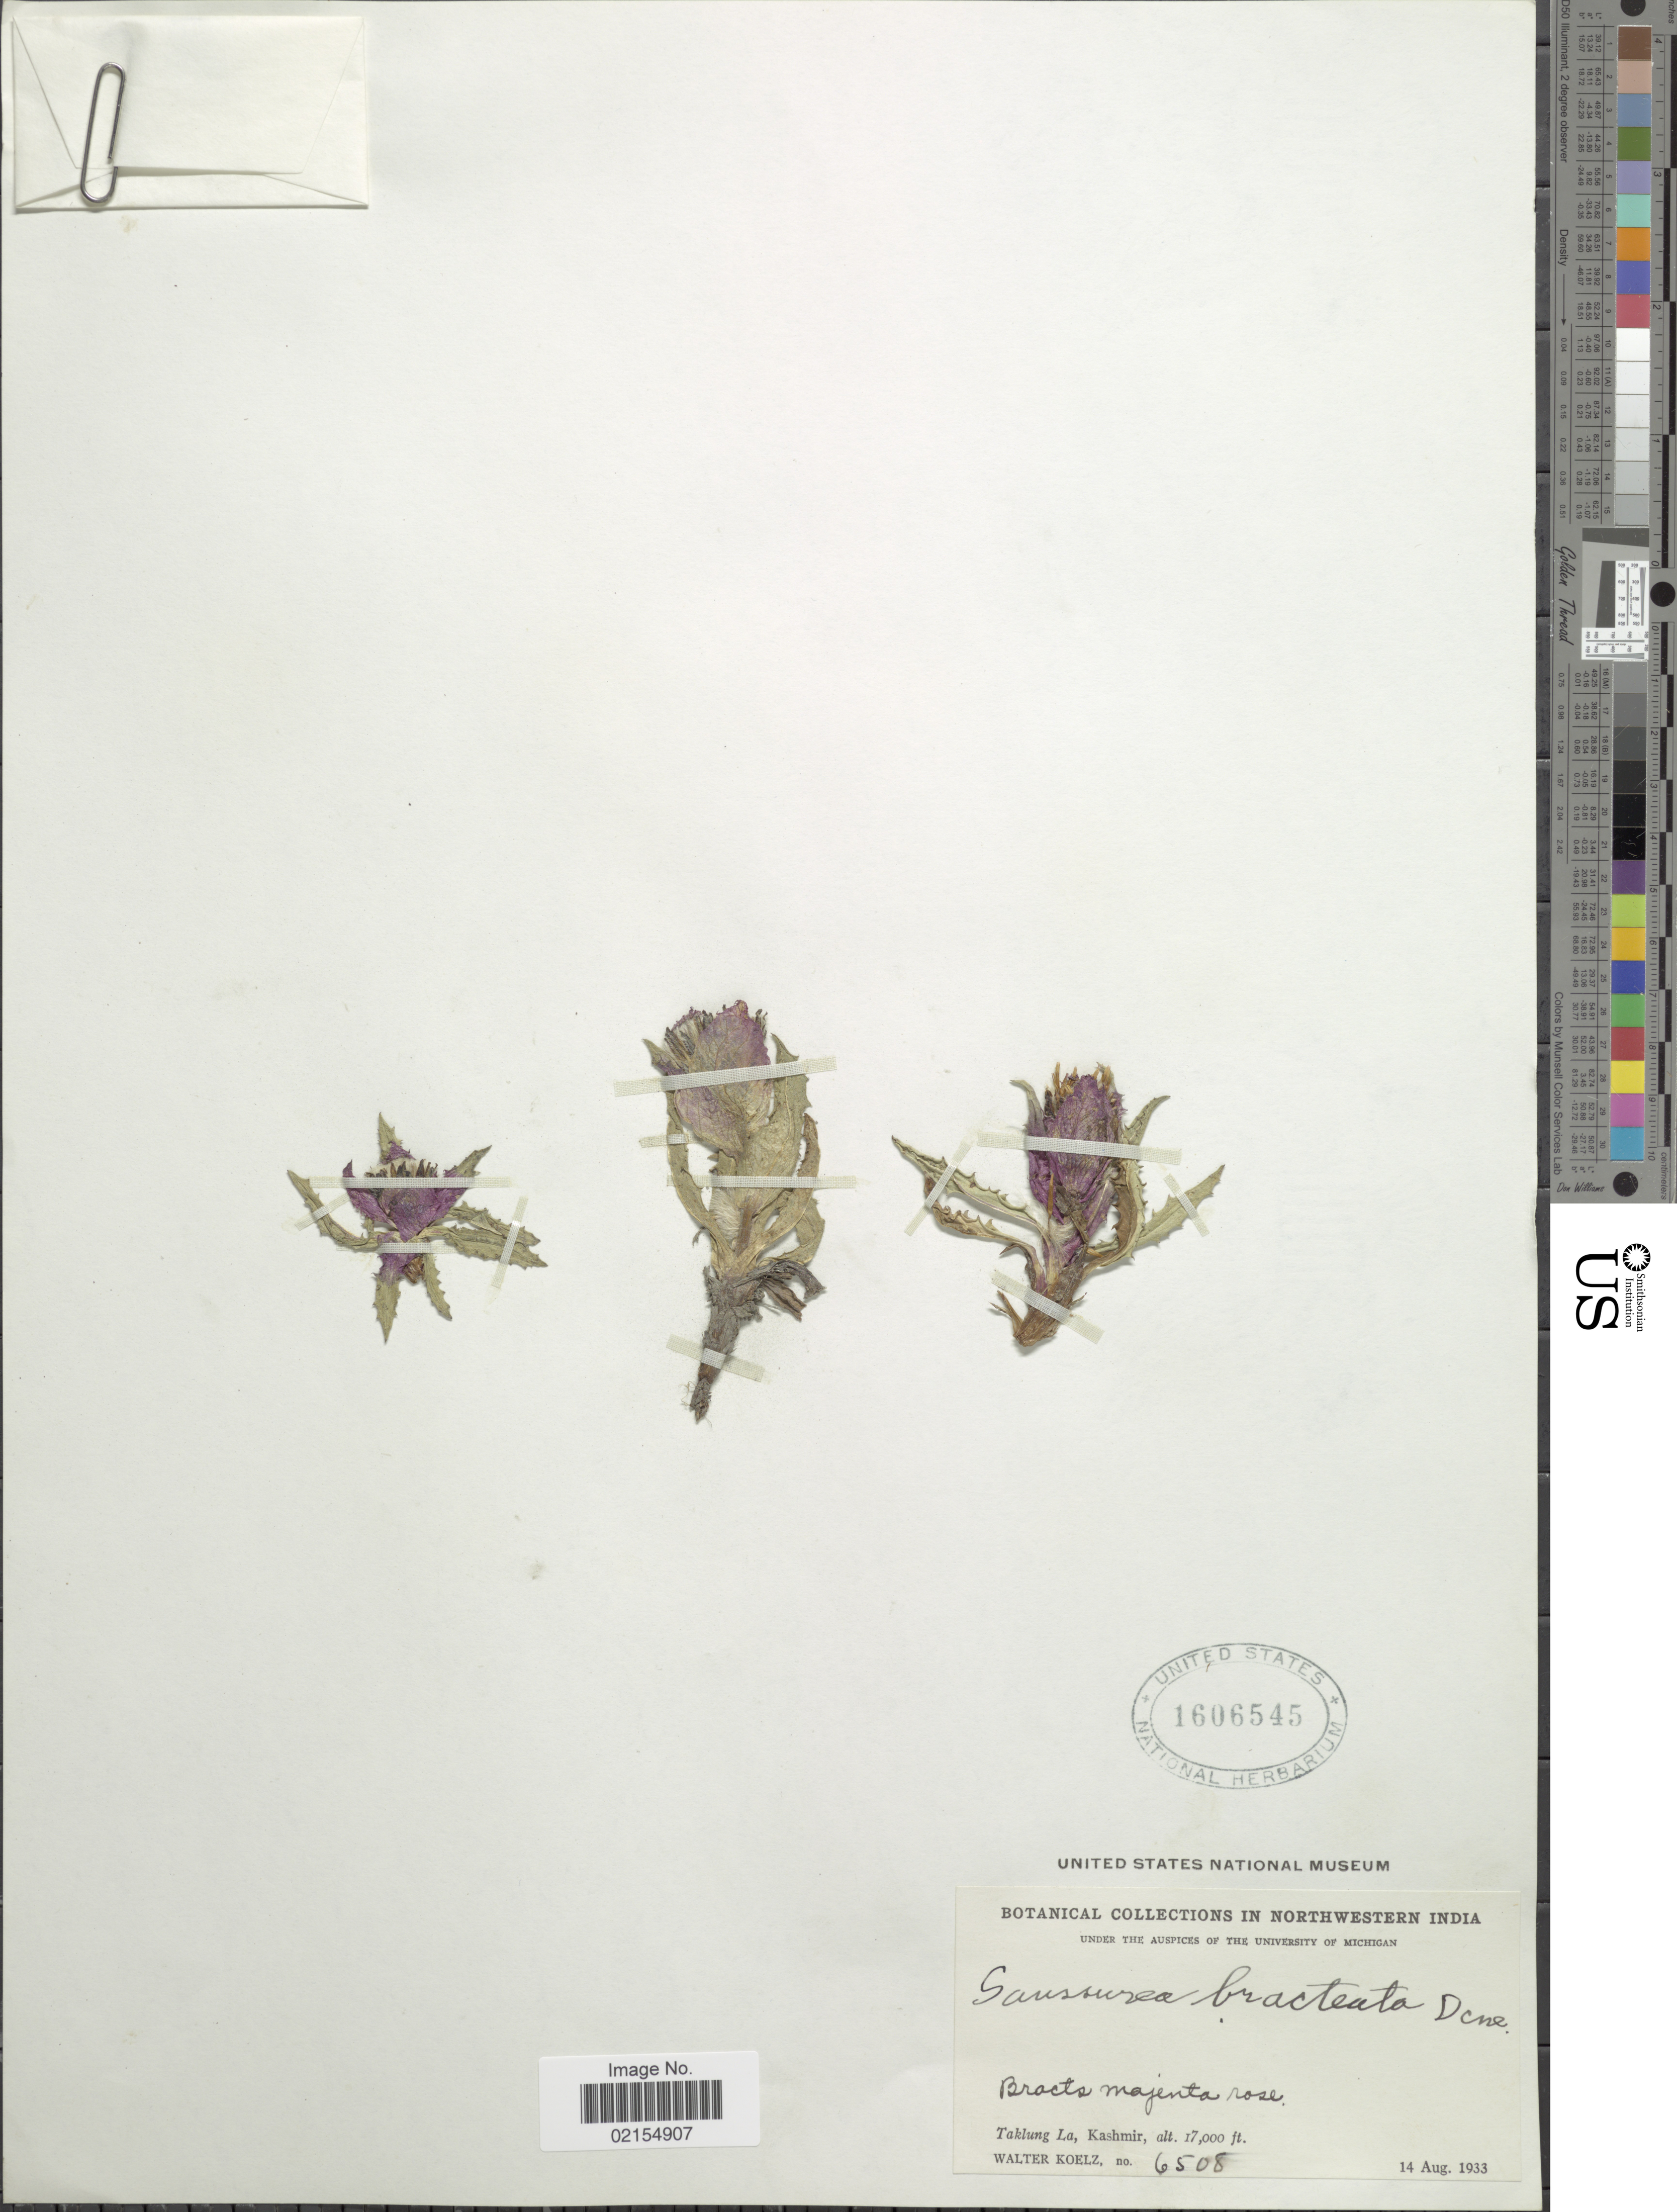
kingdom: Plantae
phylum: Tracheophyta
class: Magnoliopsida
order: Asterales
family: Asteraceae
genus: Saussurea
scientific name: Saussurea bracteata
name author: Decne.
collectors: W. N. Koelz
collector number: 6508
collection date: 1933-08-14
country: India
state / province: Jammu and Kashmir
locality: In Northwestern India, Taklung La, Kashmir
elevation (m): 5182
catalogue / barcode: US 1606545